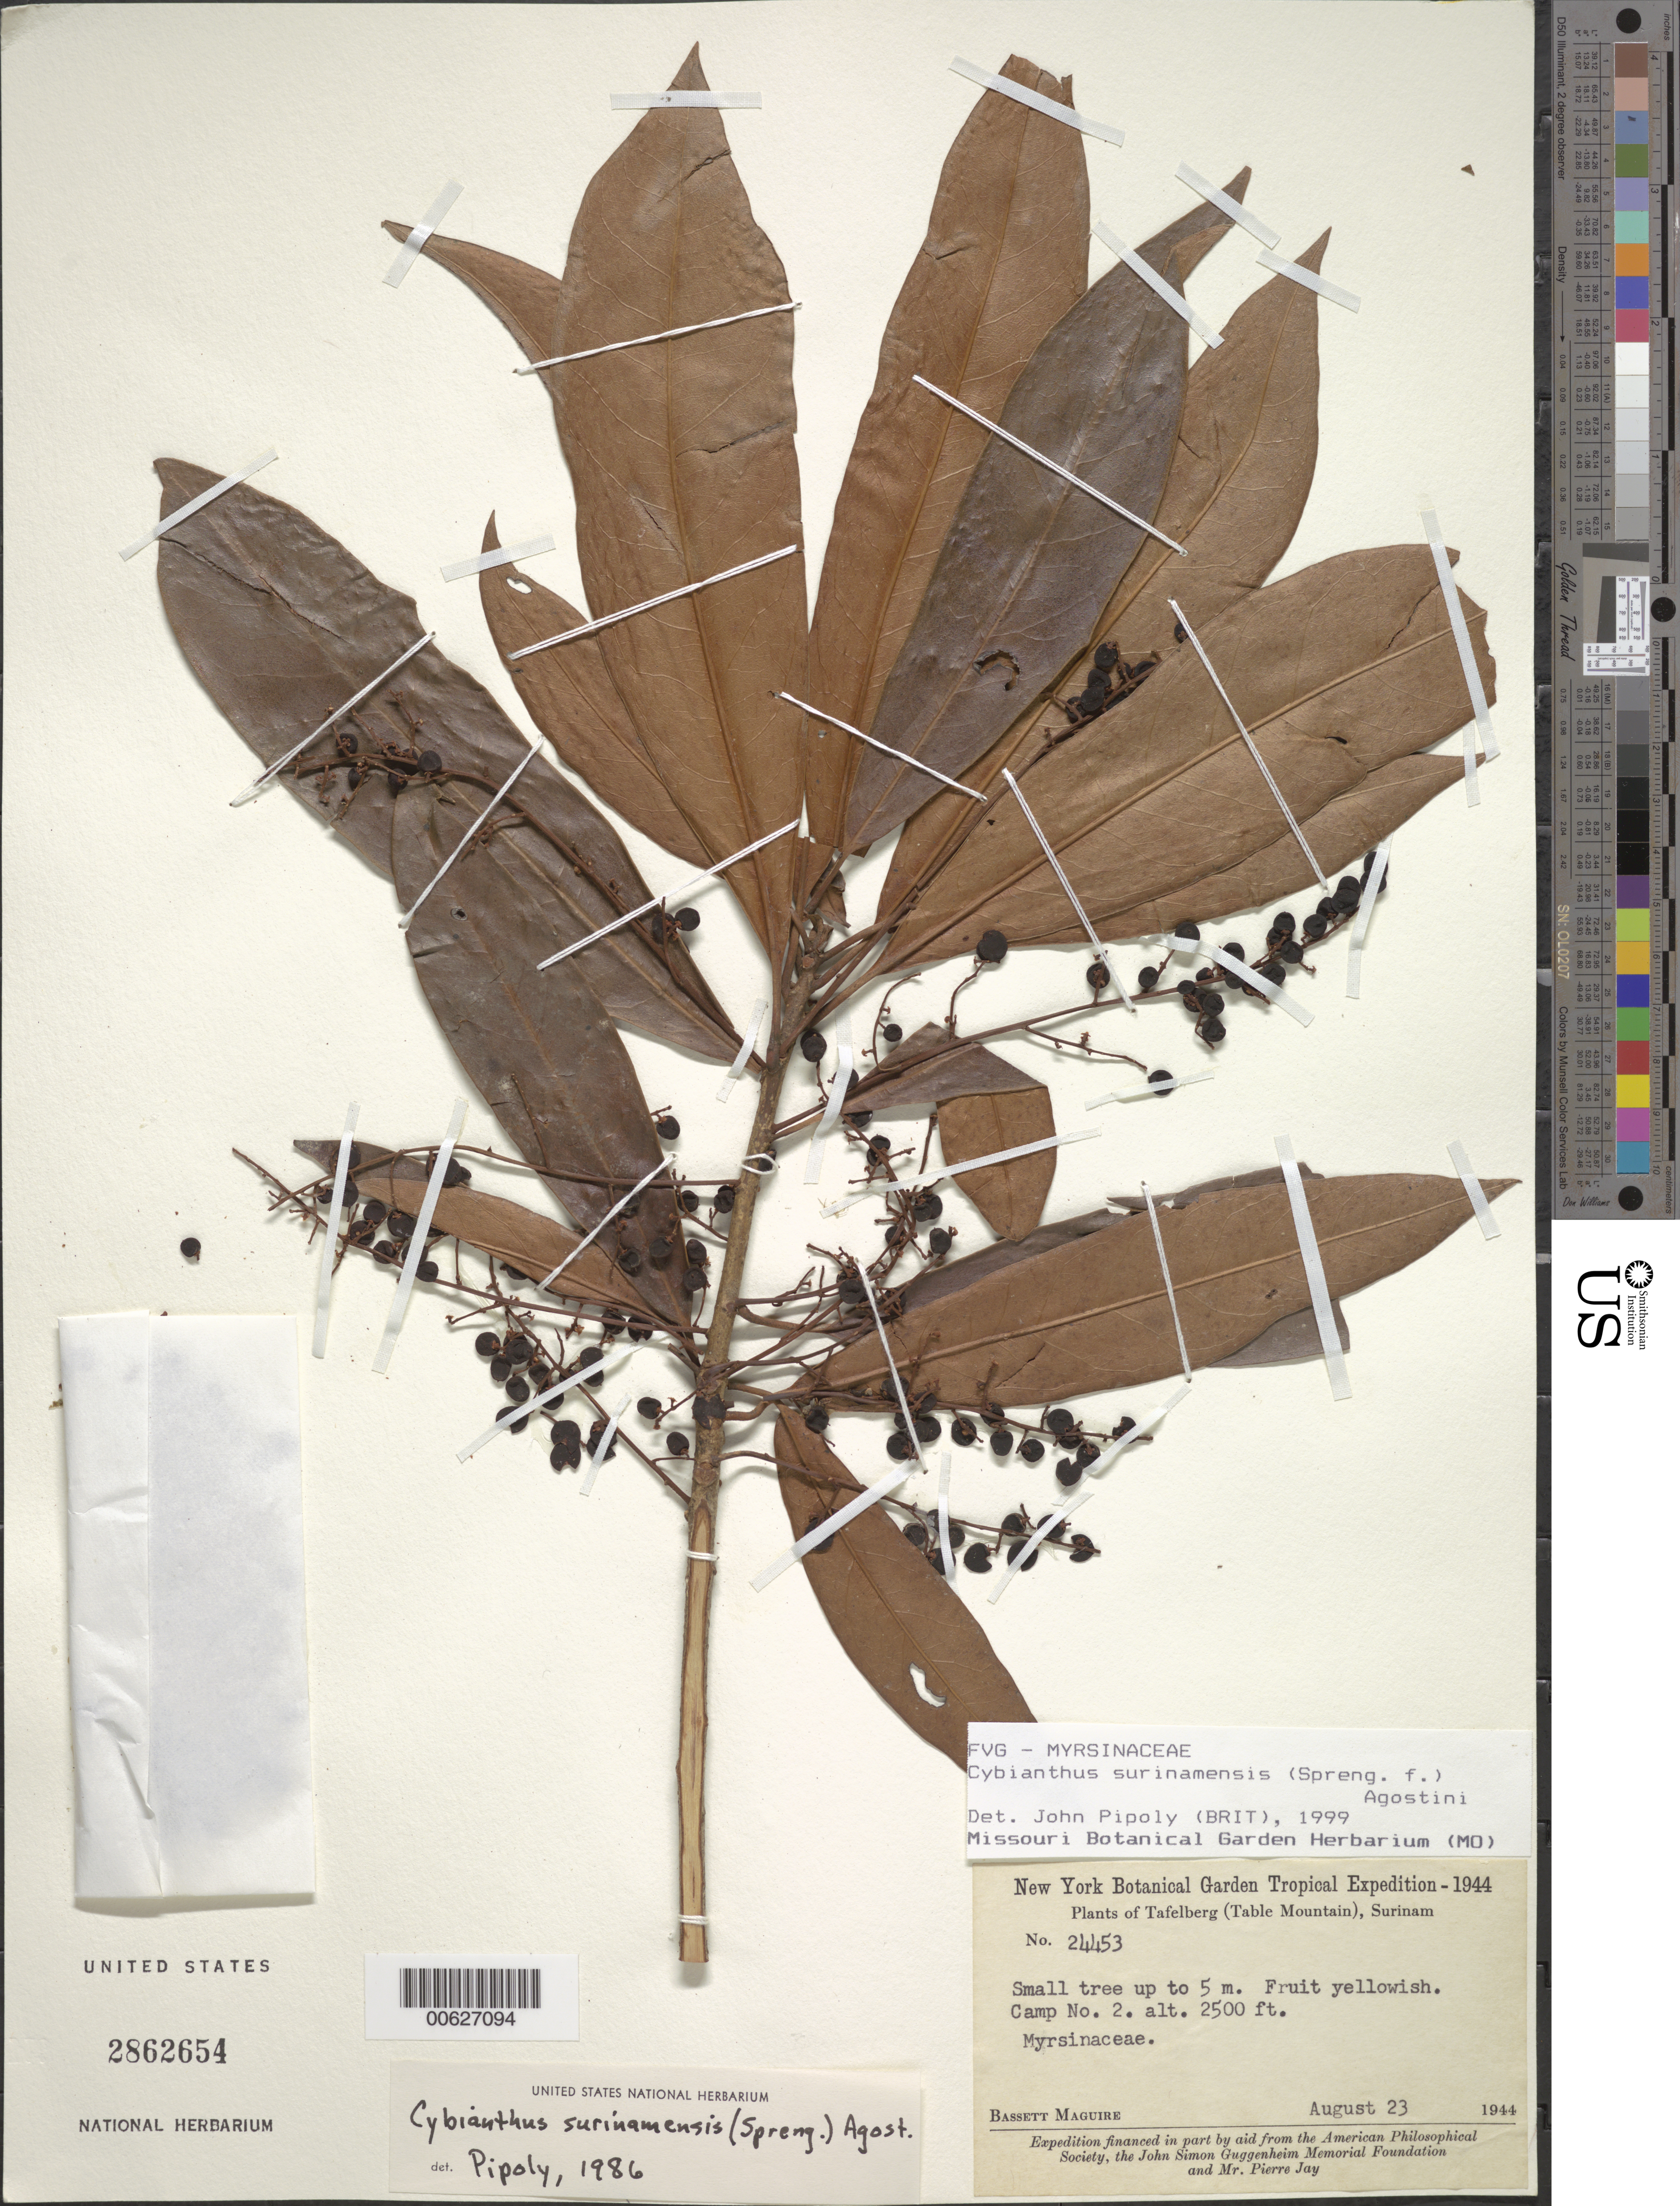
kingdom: Plantae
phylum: Tracheophyta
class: Magnoliopsida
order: Ericales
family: Primulaceae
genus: Cybianthus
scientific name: Cybianthus surinamensis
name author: (Spreng.) G. Agostini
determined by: Pipoly, J. J., III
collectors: B. Maguire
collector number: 24453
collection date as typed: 23-Aug-44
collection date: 1944-08-23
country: Suriname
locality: Tafelberg (Table Mountain), Camp II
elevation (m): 750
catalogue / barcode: US 2862654